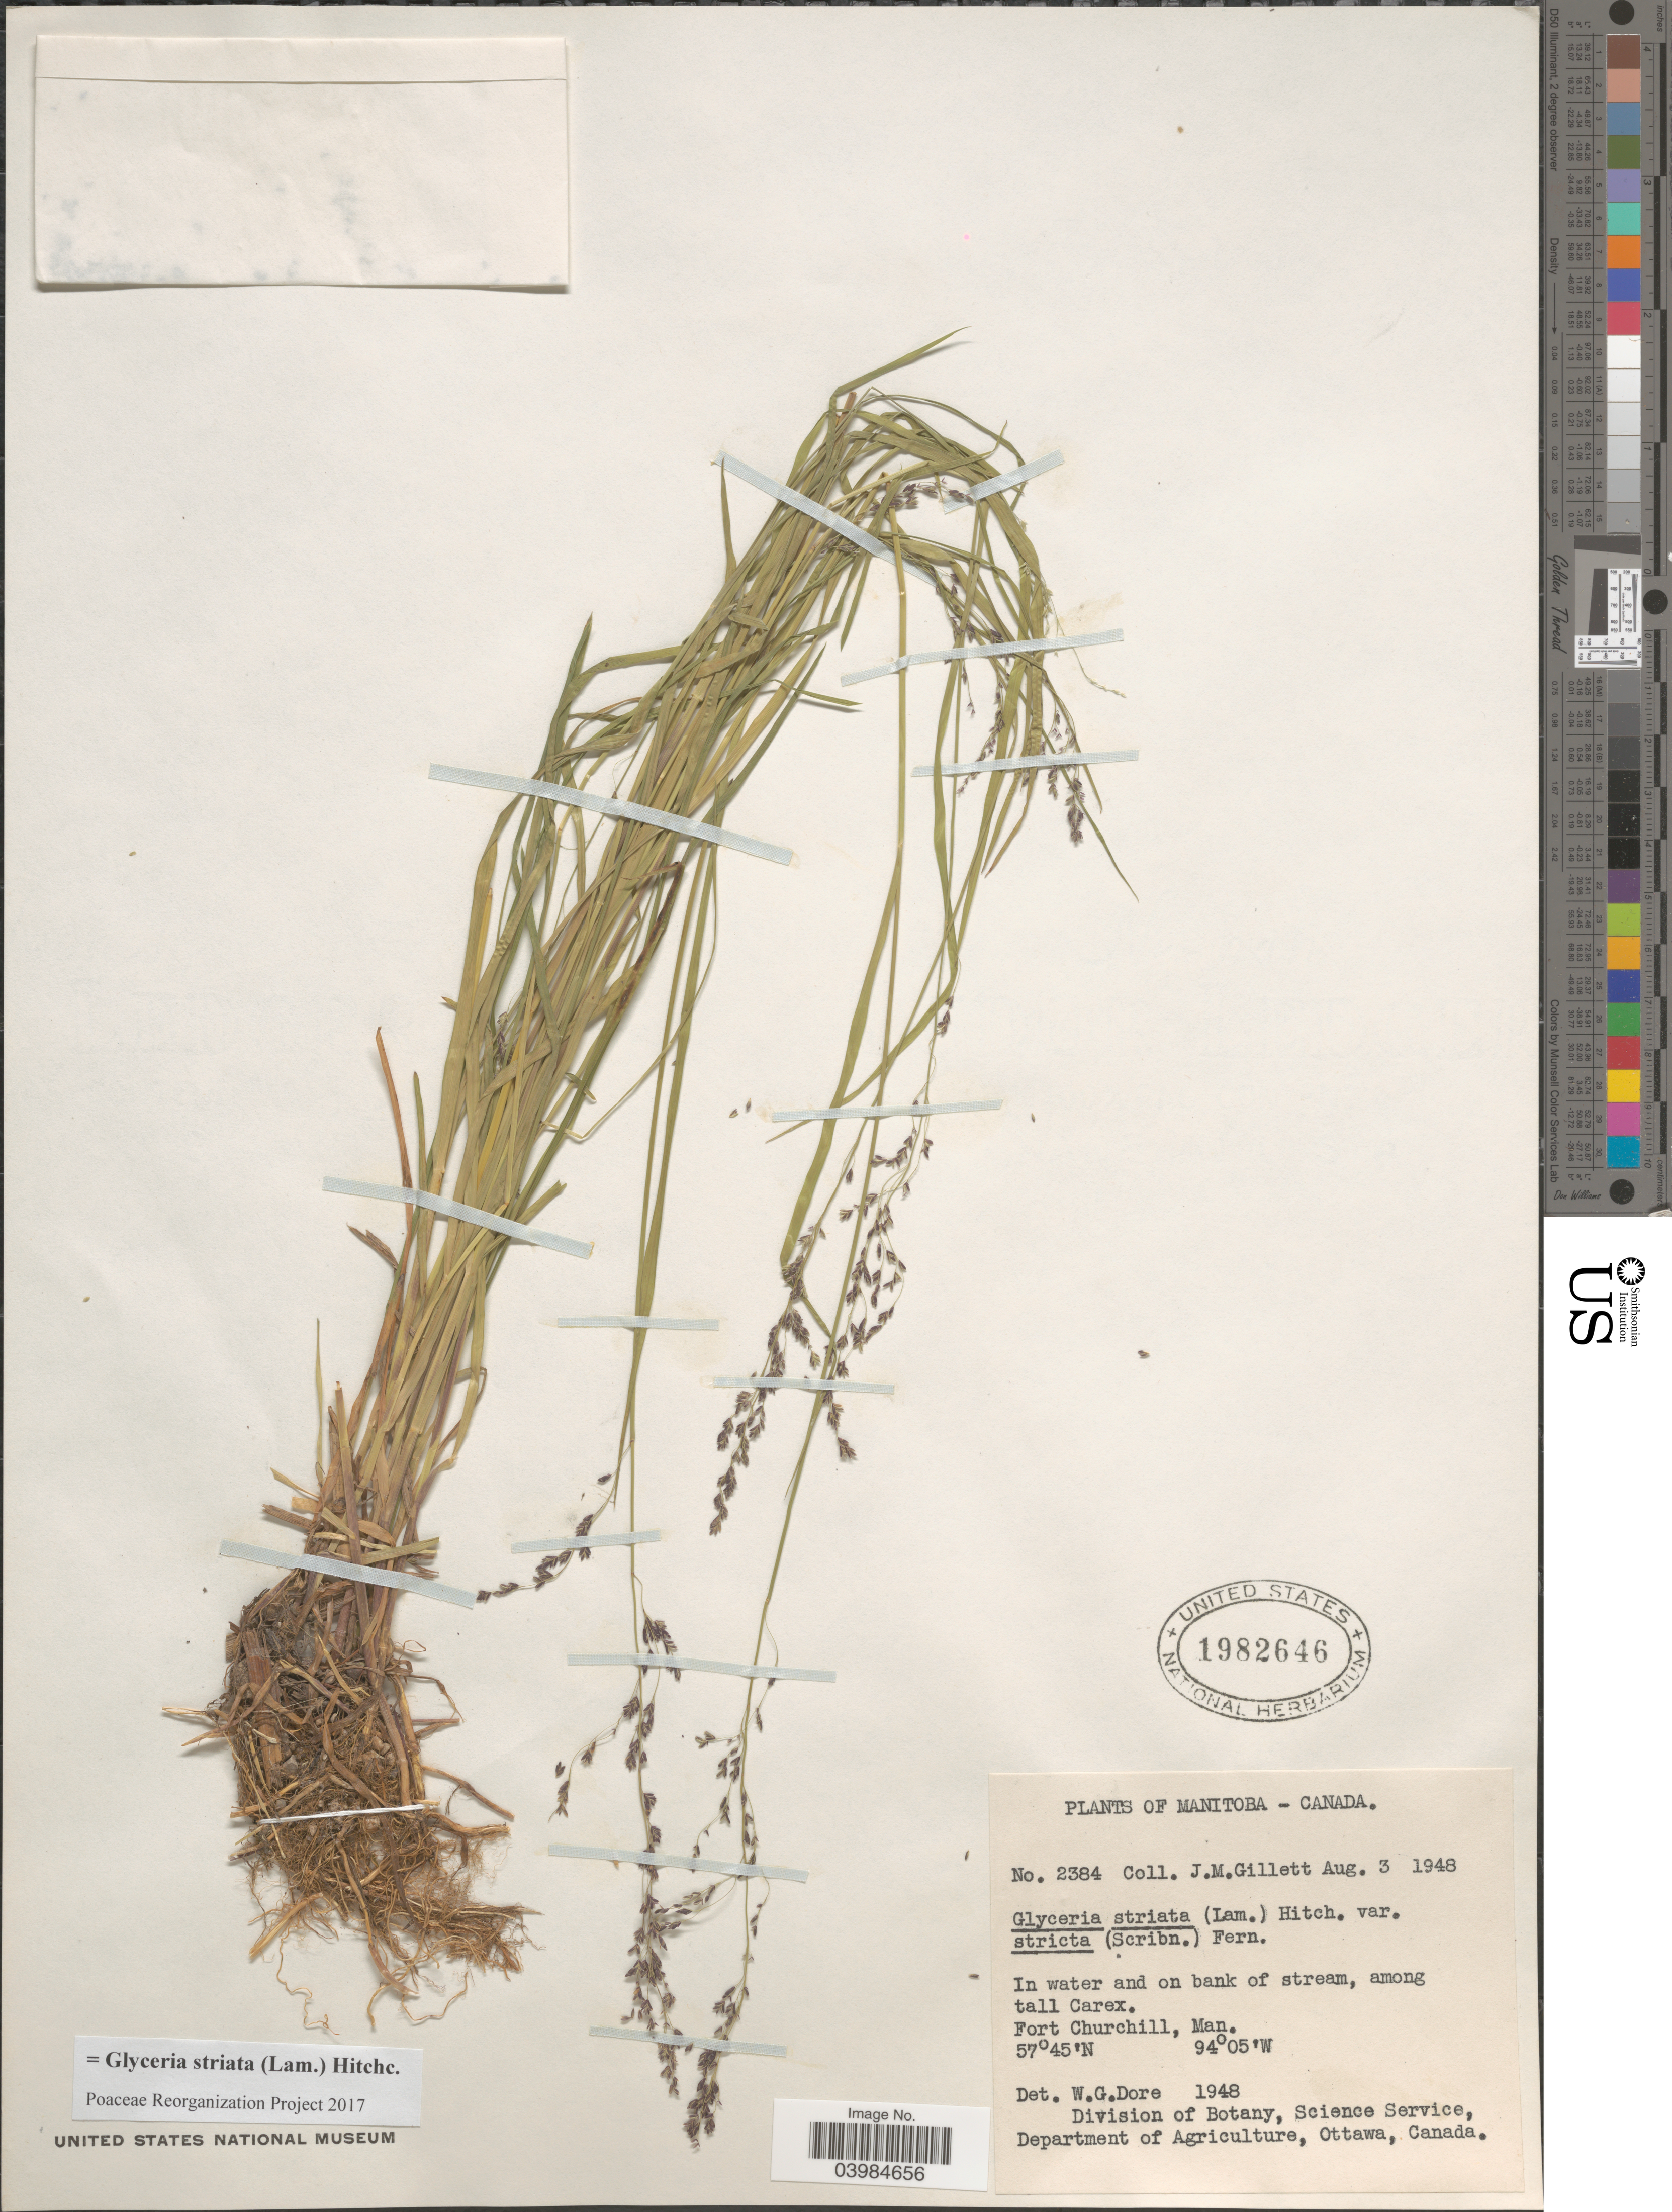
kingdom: Plantae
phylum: Tracheophyta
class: Liliopsida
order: Poales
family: Poaceae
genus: Glyceria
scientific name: Glyceria striata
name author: (Lam.) Hitchc.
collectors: J. M. Gillett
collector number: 2384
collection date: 1948-08-03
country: Canada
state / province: Manitoba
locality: In water and on bank of stream, among tall Carex. Fort Churchill.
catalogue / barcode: US 1982646